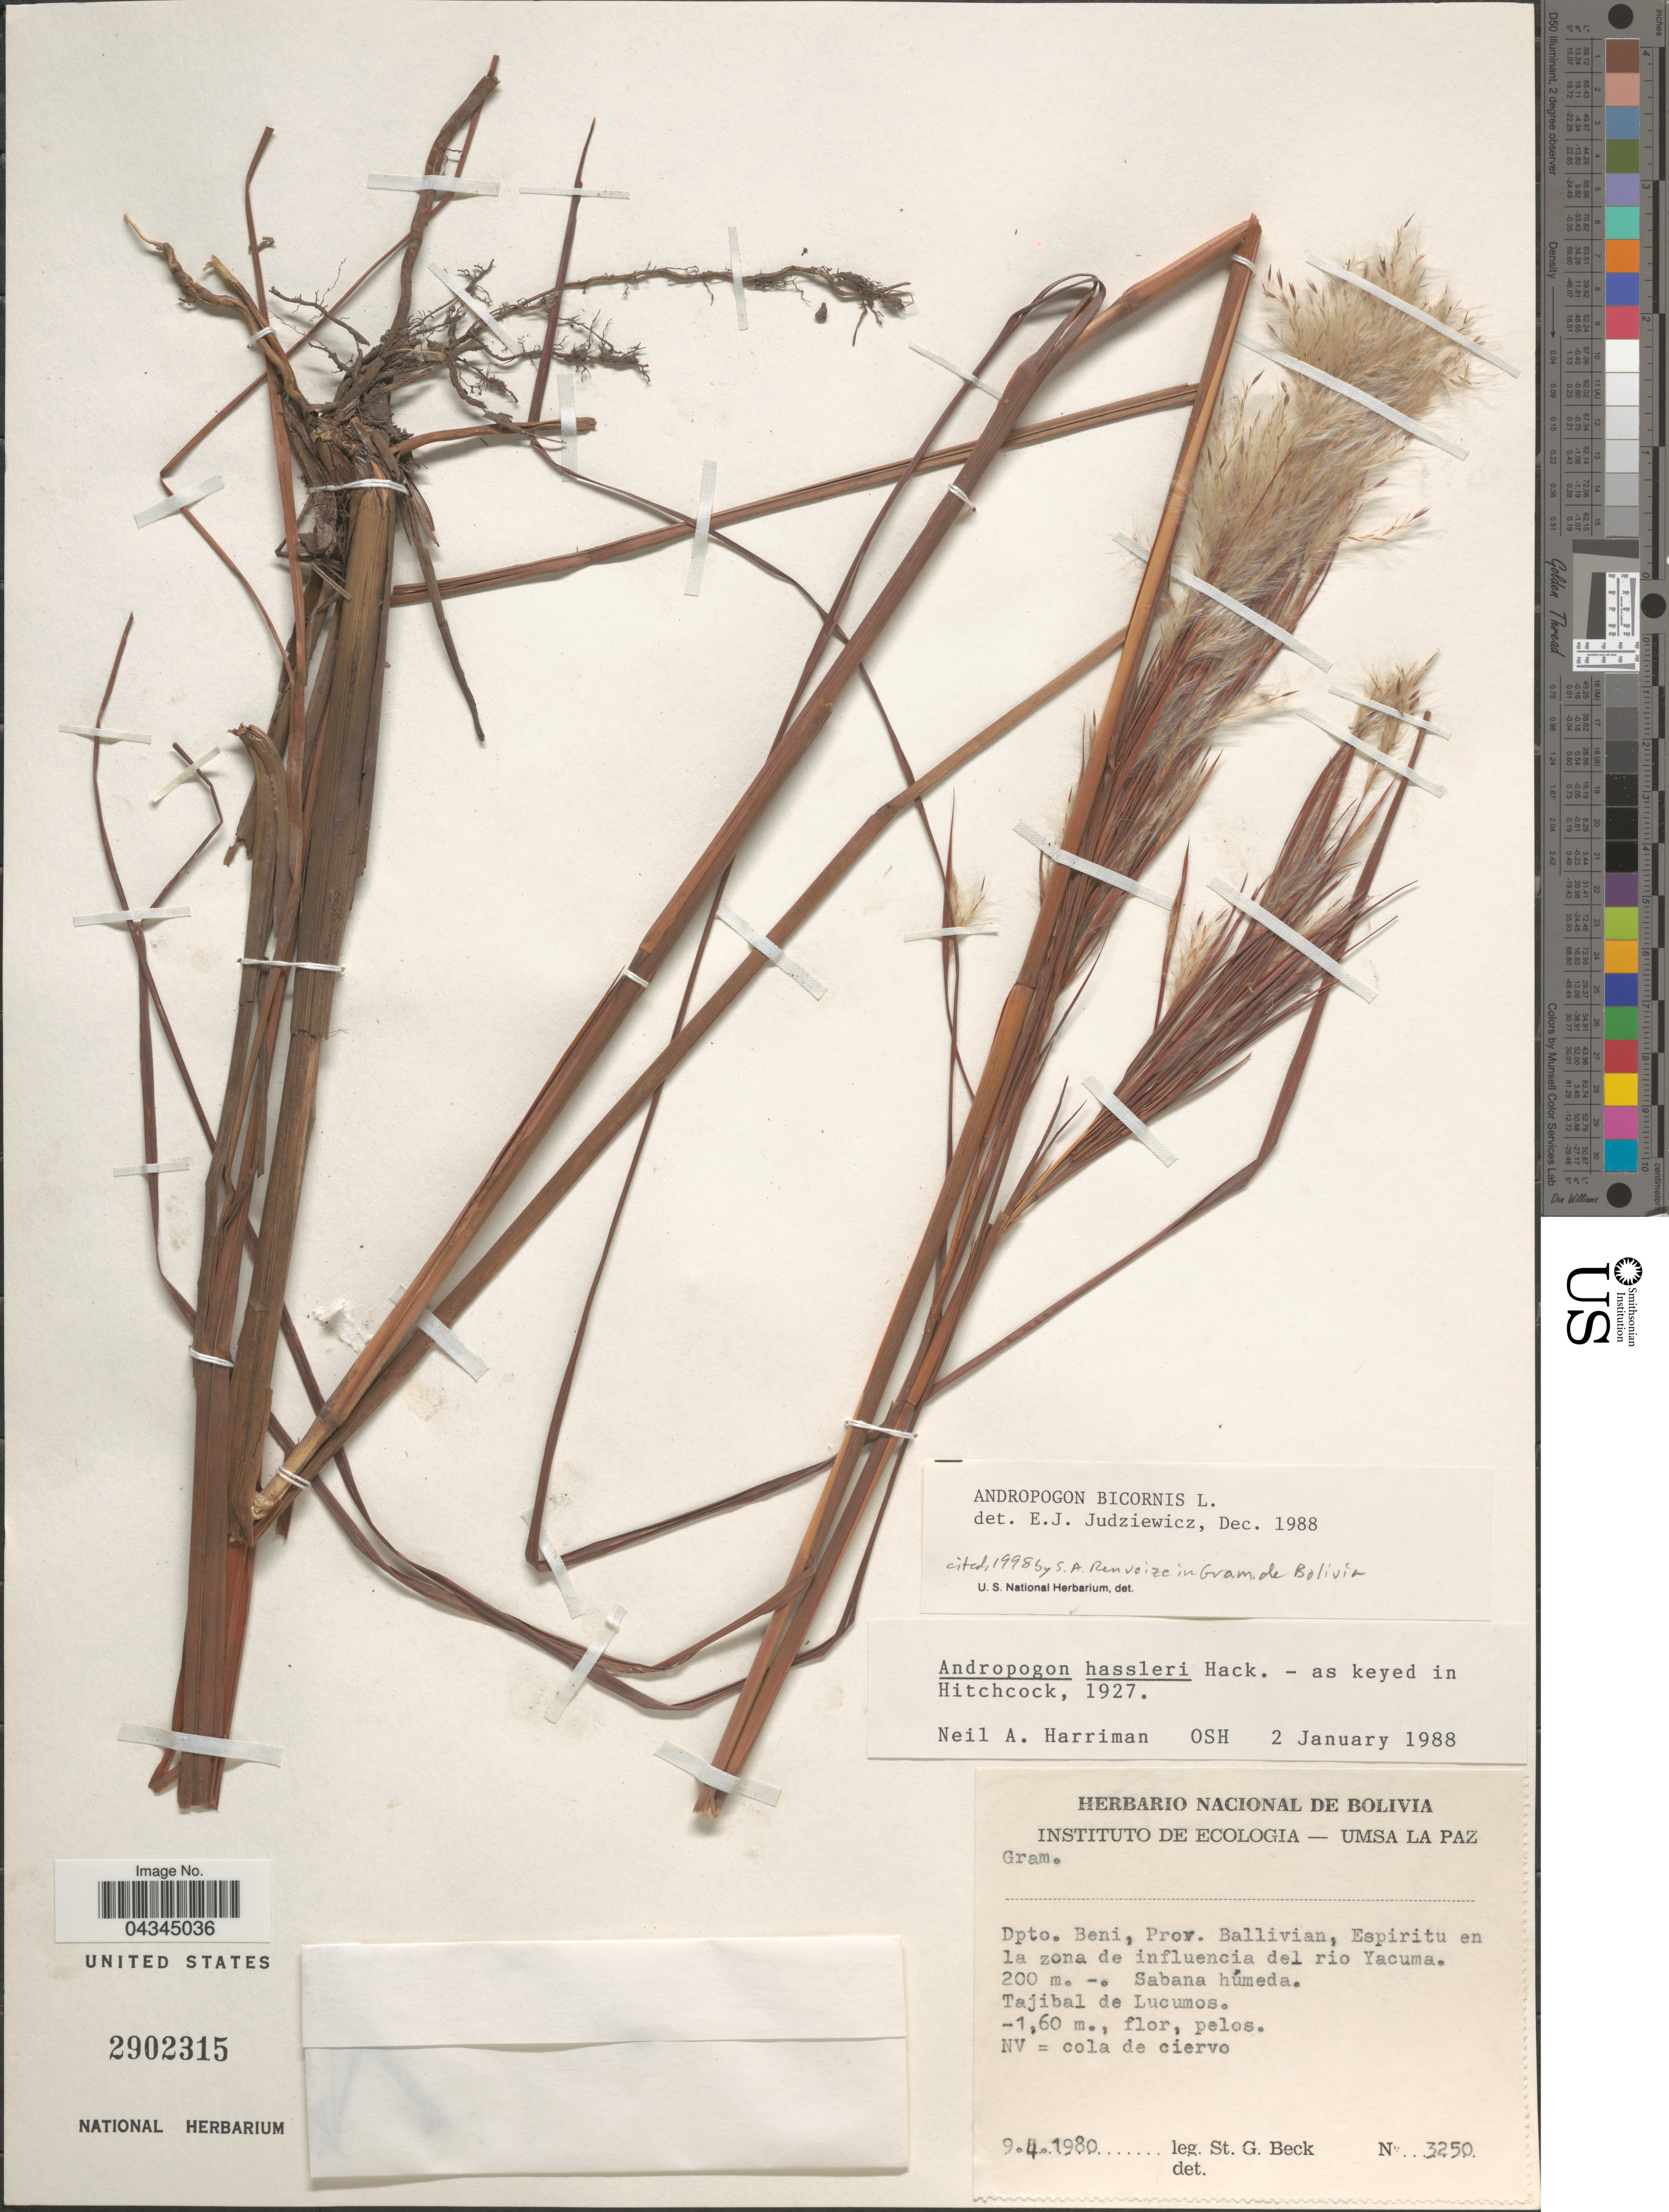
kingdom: Plantae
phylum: Tracheophyta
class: Liliopsida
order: Poales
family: Poaceae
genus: Andropogon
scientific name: Andropogon bicornis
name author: L.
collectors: S. G. Beck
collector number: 3250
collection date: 1980-04-09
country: Bolivia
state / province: Beni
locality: Dpto. Beni, Prov. Ballivian, Espiritu en la zona de influencia del rio Yacuma. Tajibal de Lucumos.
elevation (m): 200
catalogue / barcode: US 2902315